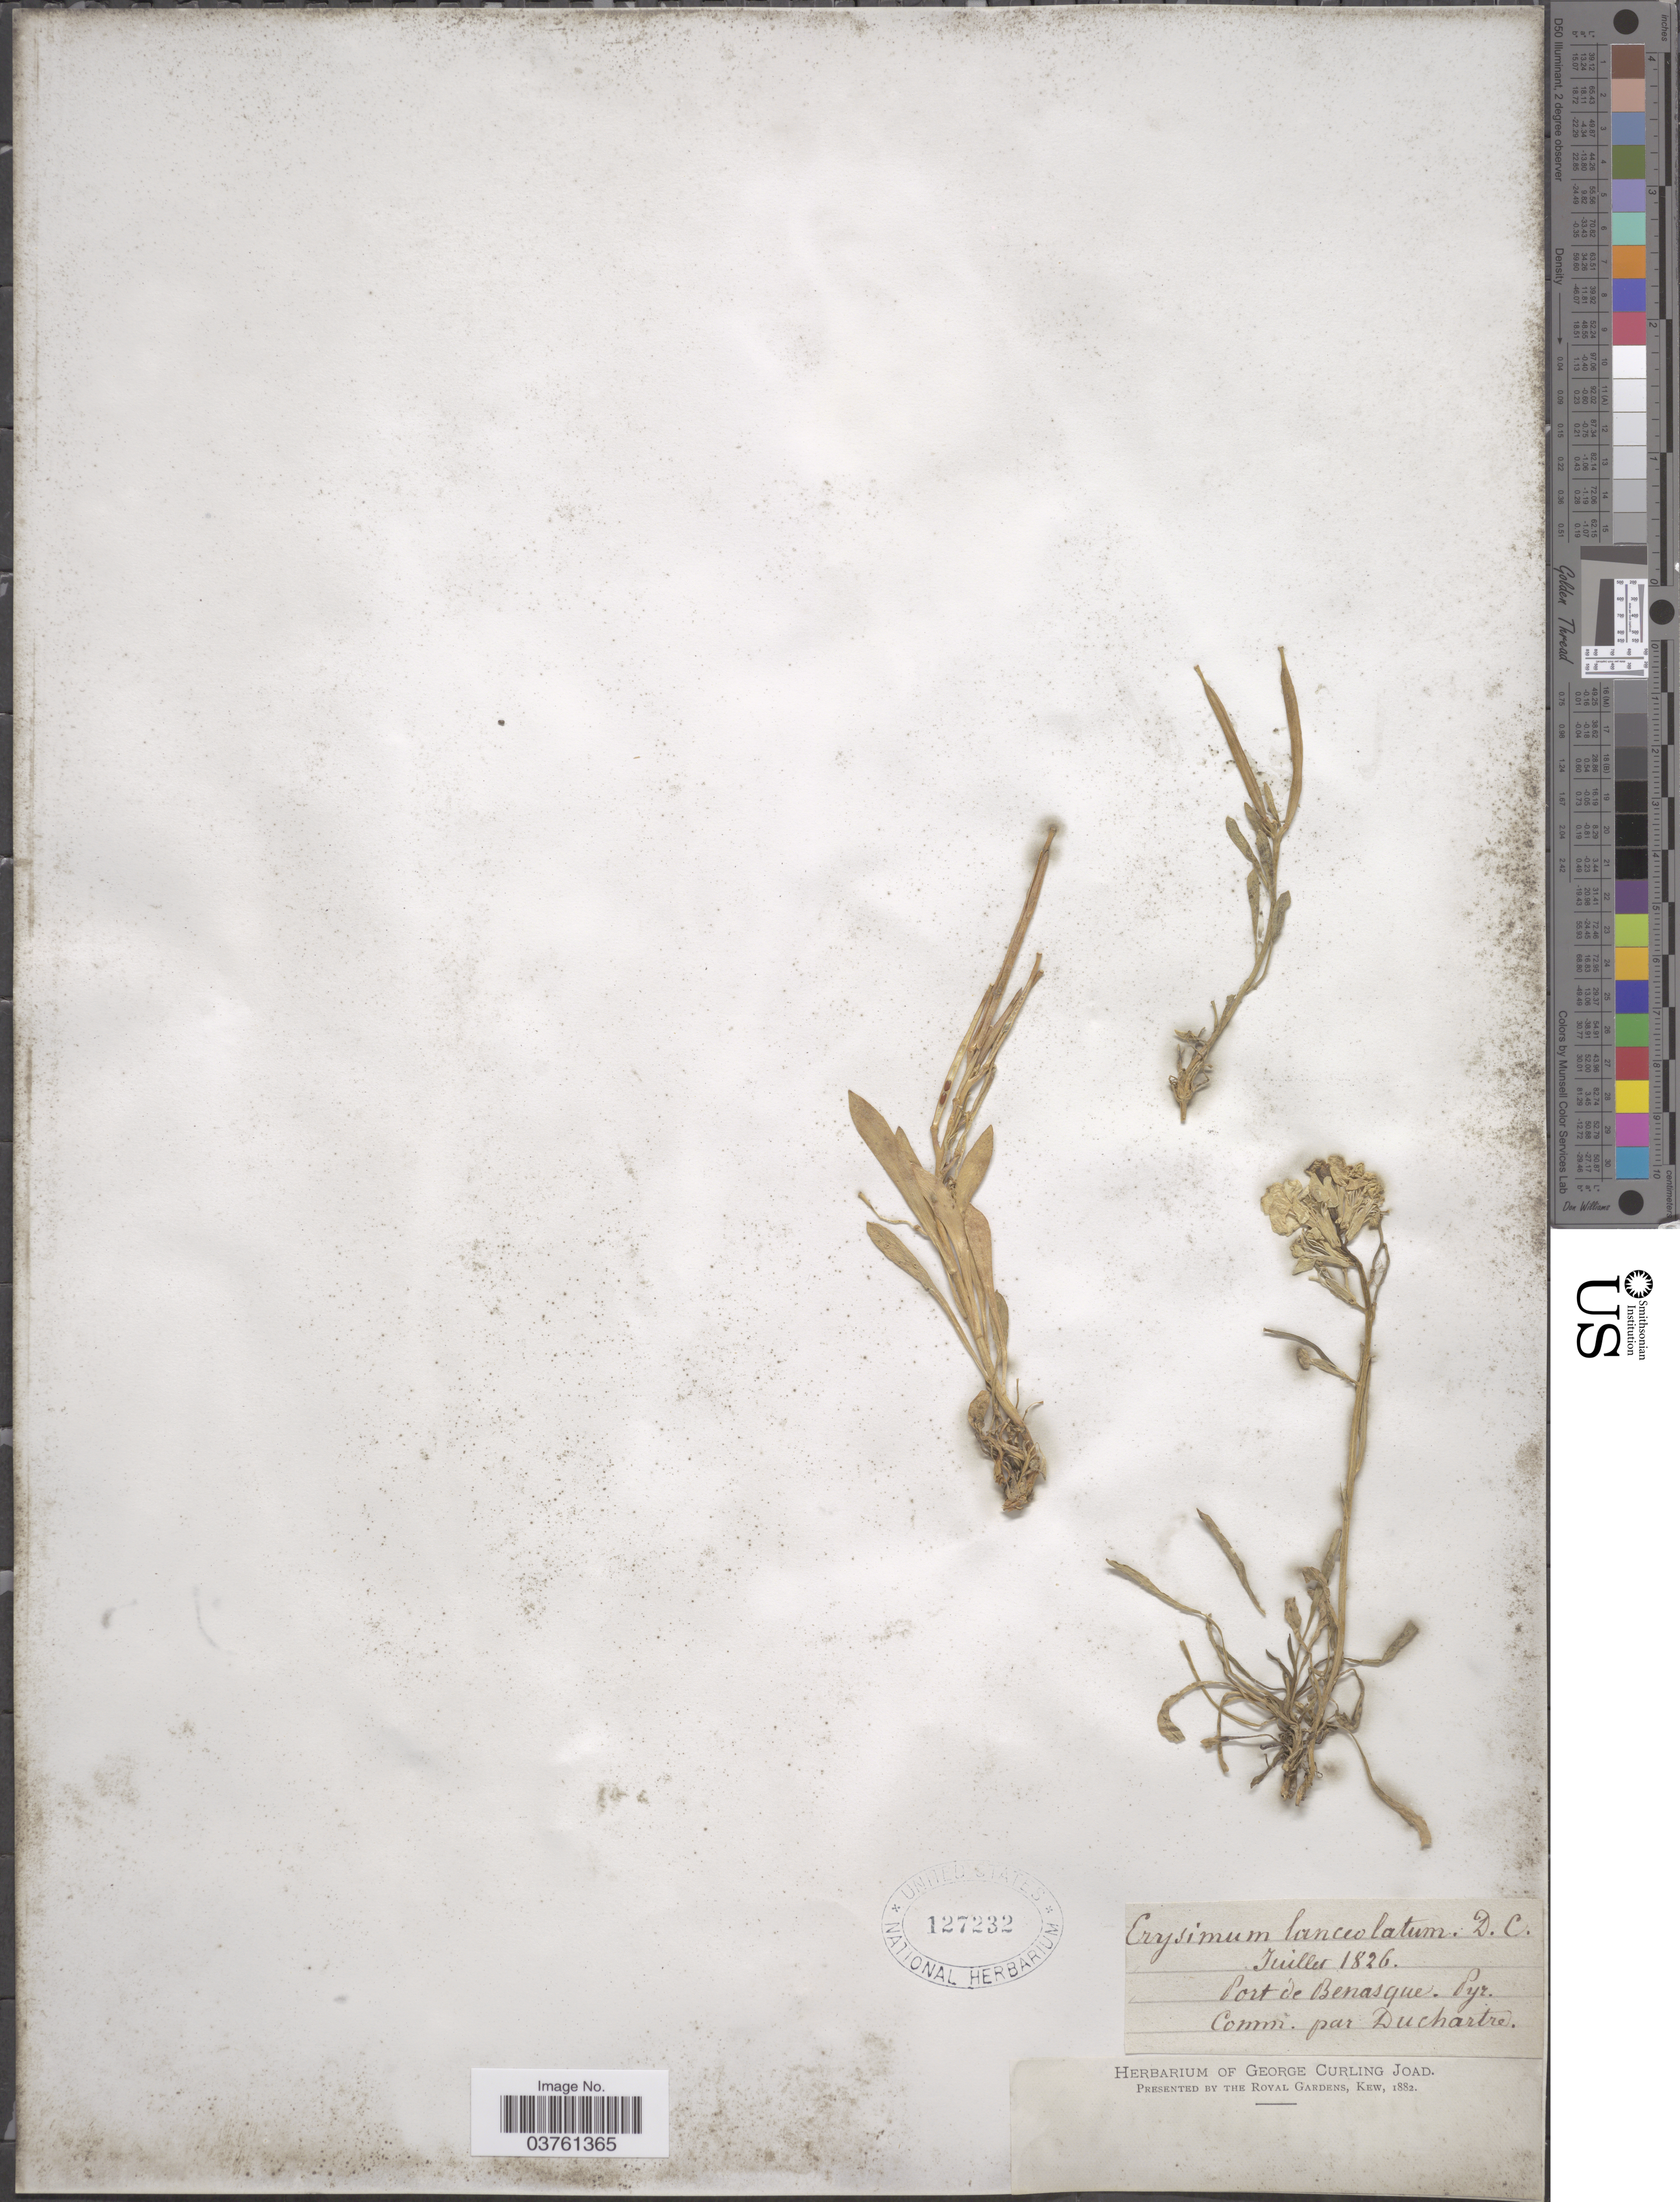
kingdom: Plantae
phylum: Tracheophyta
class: Magnoliopsida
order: Brassicales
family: Brassicaceae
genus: Erysimum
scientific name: Erysimum lanceolatum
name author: W.T. Aiton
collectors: ex herb. George Curling Joad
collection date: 1826-07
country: Spain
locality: Port de Benasque. Pyr.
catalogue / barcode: US 127232